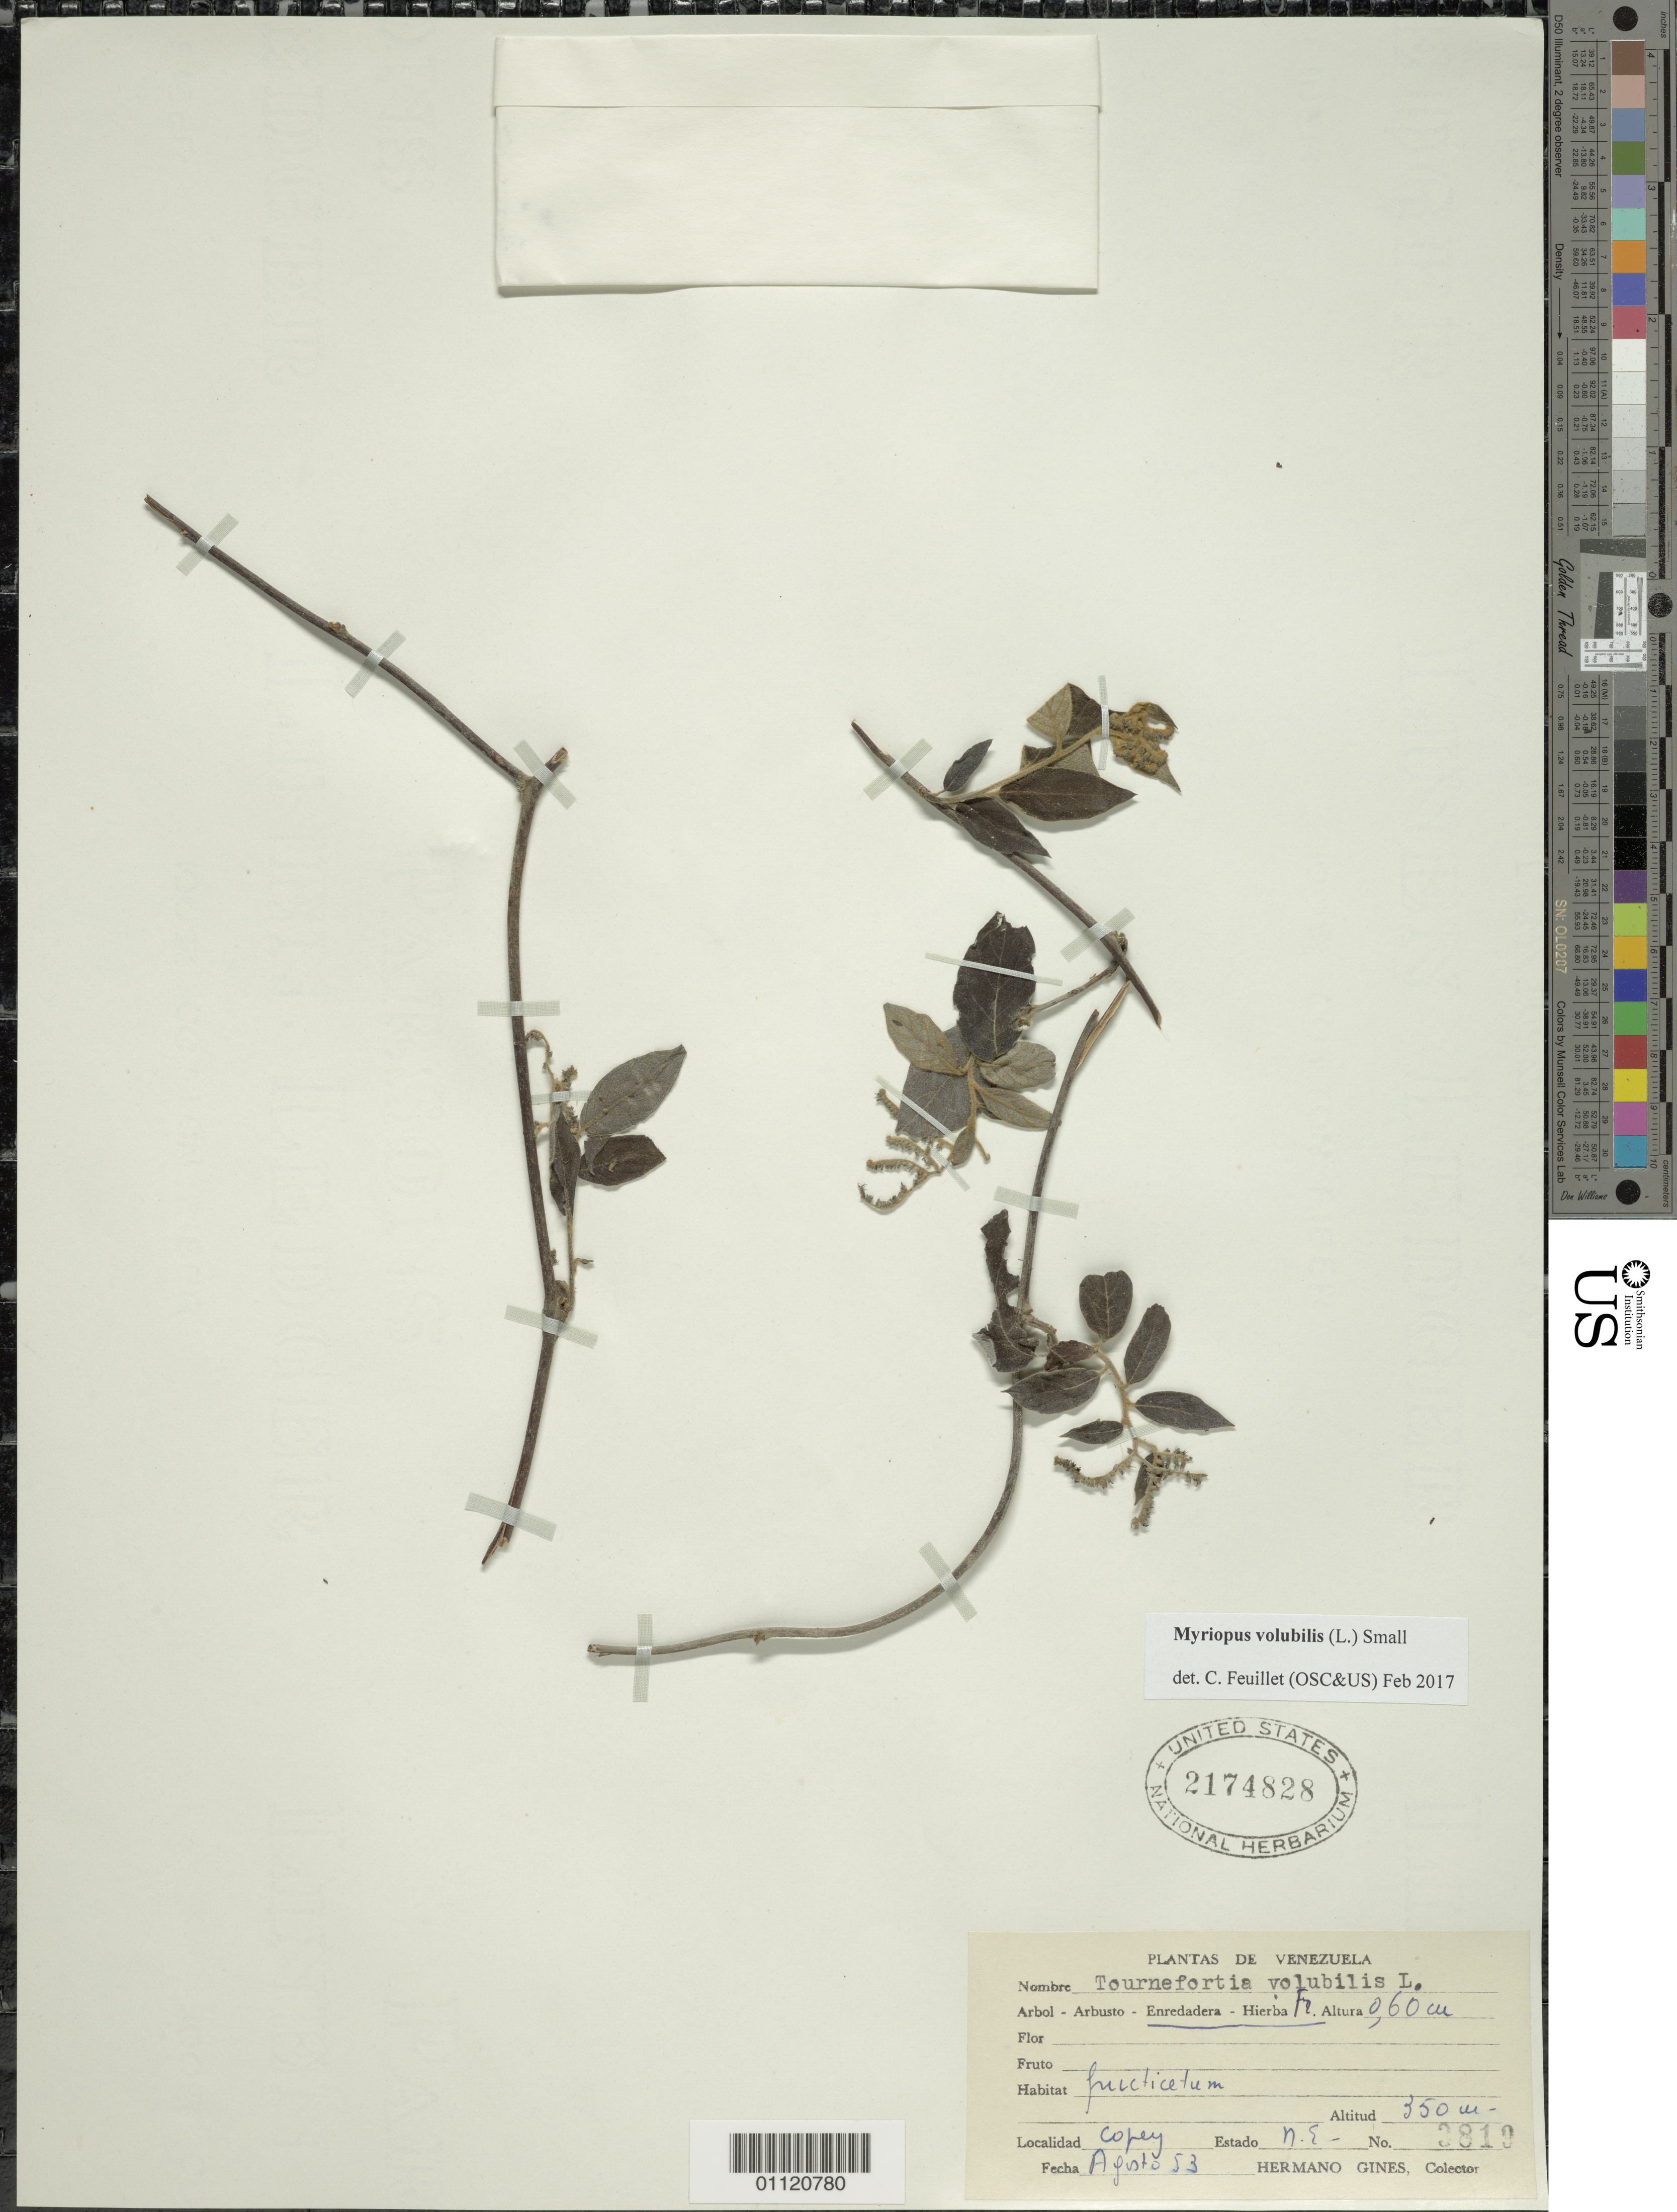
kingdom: Plantae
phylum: Tracheophyta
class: Magnoliopsida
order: Boraginales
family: Heliotropiaceae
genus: Myriopus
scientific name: Myriopus volubilis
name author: (L.) Small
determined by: Feuillet, C.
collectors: Bro. Gines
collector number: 3819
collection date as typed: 01 Aug 1953 to 31 Aug 1953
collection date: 1953-08-01/1953-08-31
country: Venezuela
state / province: Nueva Esparta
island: Margarita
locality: Copey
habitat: habitat: fructicetum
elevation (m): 350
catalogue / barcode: US 2174828